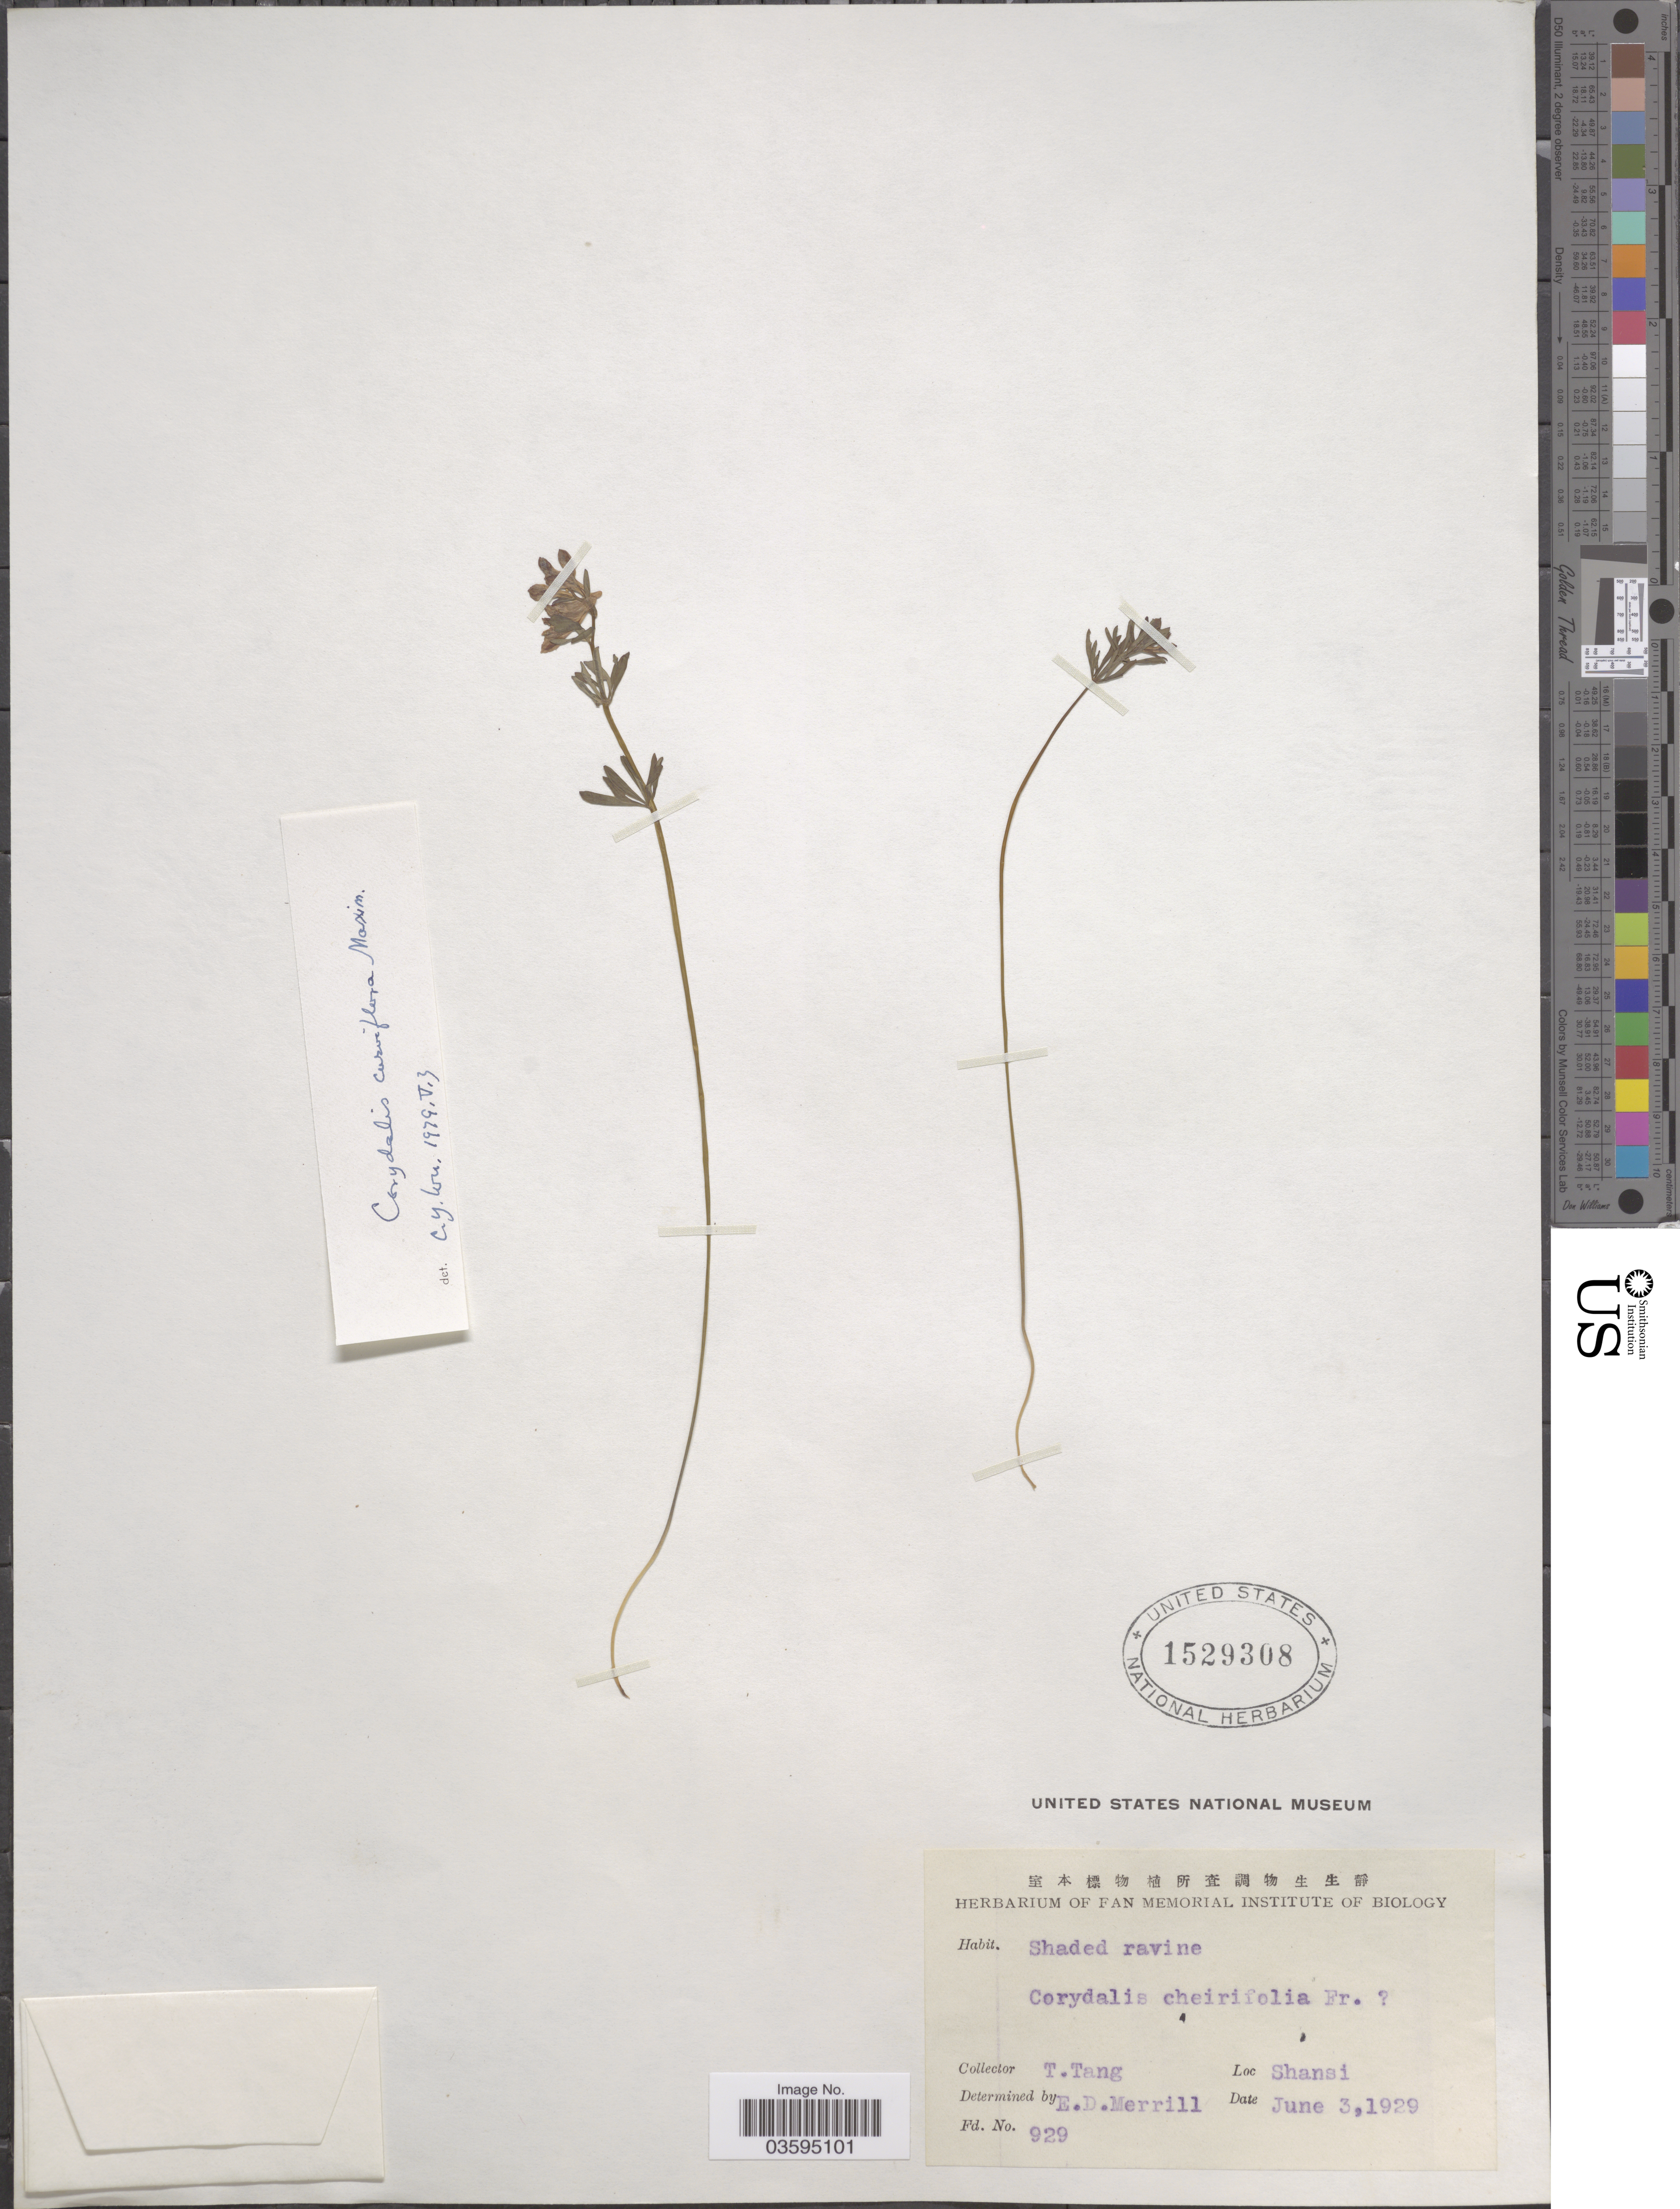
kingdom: Plantae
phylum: Tracheophyta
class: Magnoliopsida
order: Ranunculales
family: Papaveraceae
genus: Corydalis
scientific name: Corydalis curviflora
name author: Maxim. ex Hemsl.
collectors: T. Tang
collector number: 929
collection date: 1929-06-03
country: China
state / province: Shanxi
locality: Shansi.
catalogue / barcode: US 1529308